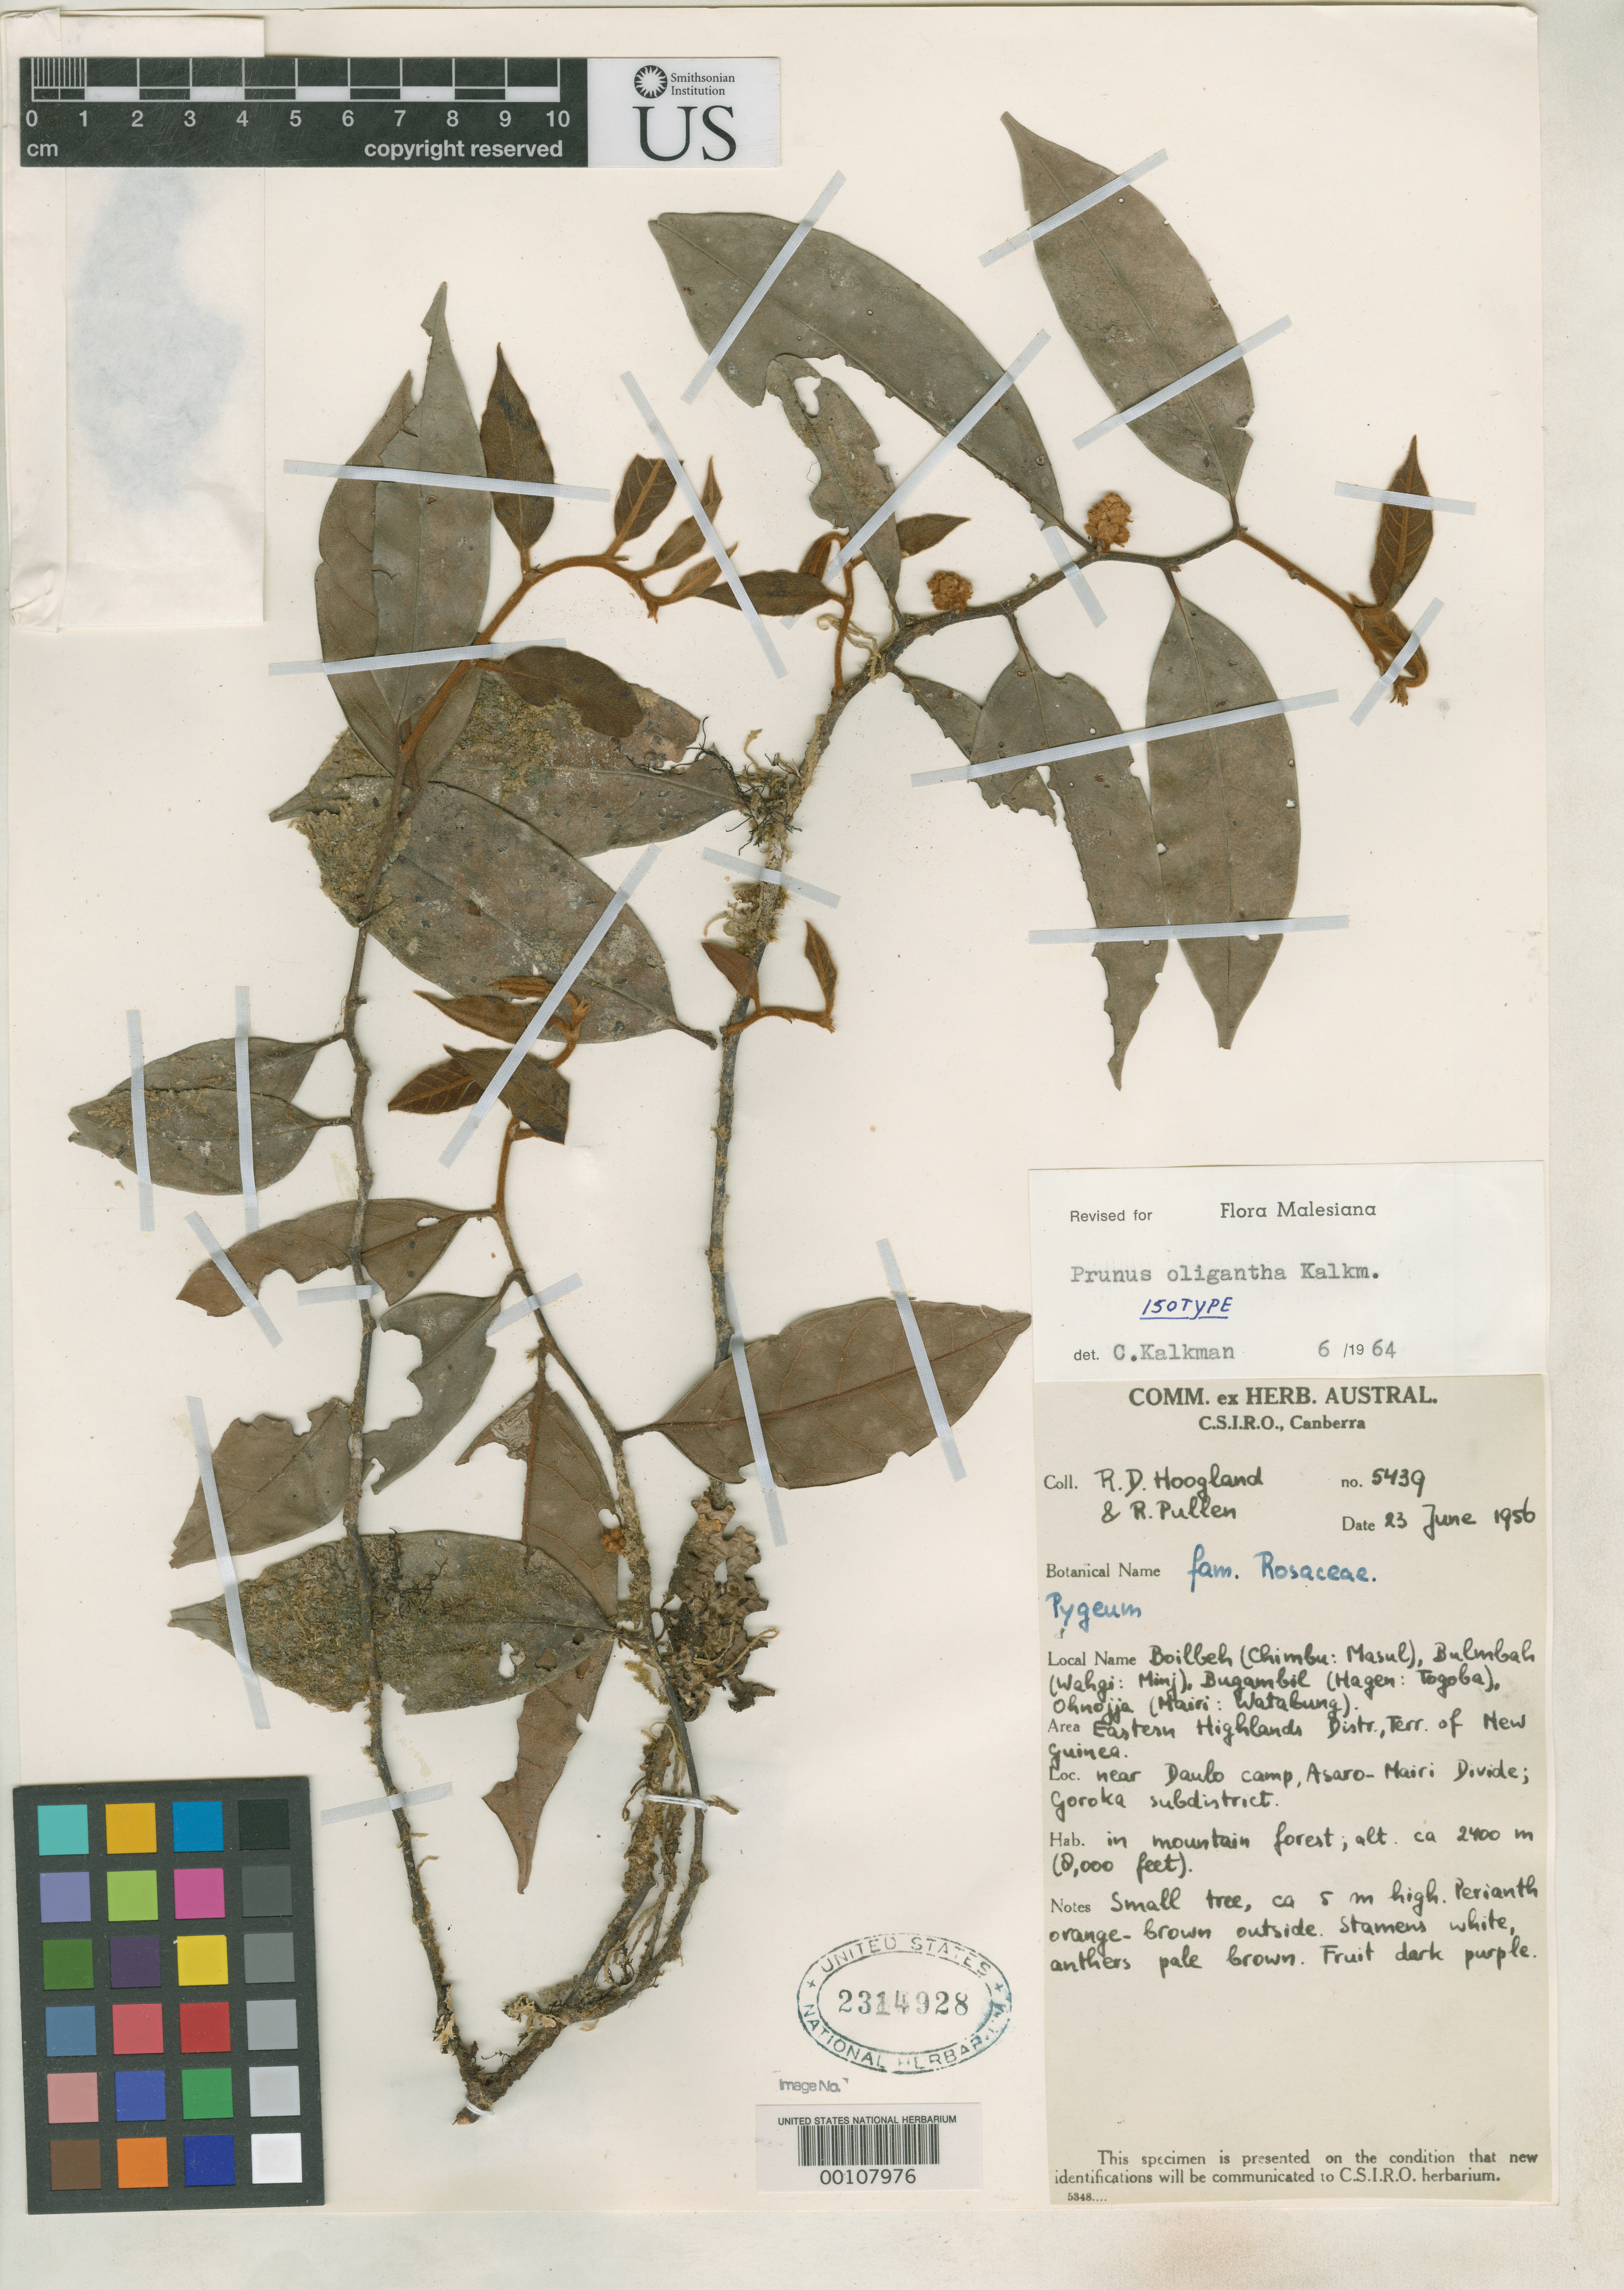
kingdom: Plantae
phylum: Tracheophyta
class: Magnoliopsida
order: Rosales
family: Rosaceae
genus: Prunus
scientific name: Prunus oligantha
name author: Kalkman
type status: Isotype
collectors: R. D. Hoogland & R. Pullen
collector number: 5439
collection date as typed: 23 Jun 1956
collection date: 1956-06-23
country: Papua New Guinea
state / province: Eastern Highlands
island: New Guinea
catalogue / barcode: US 2314928